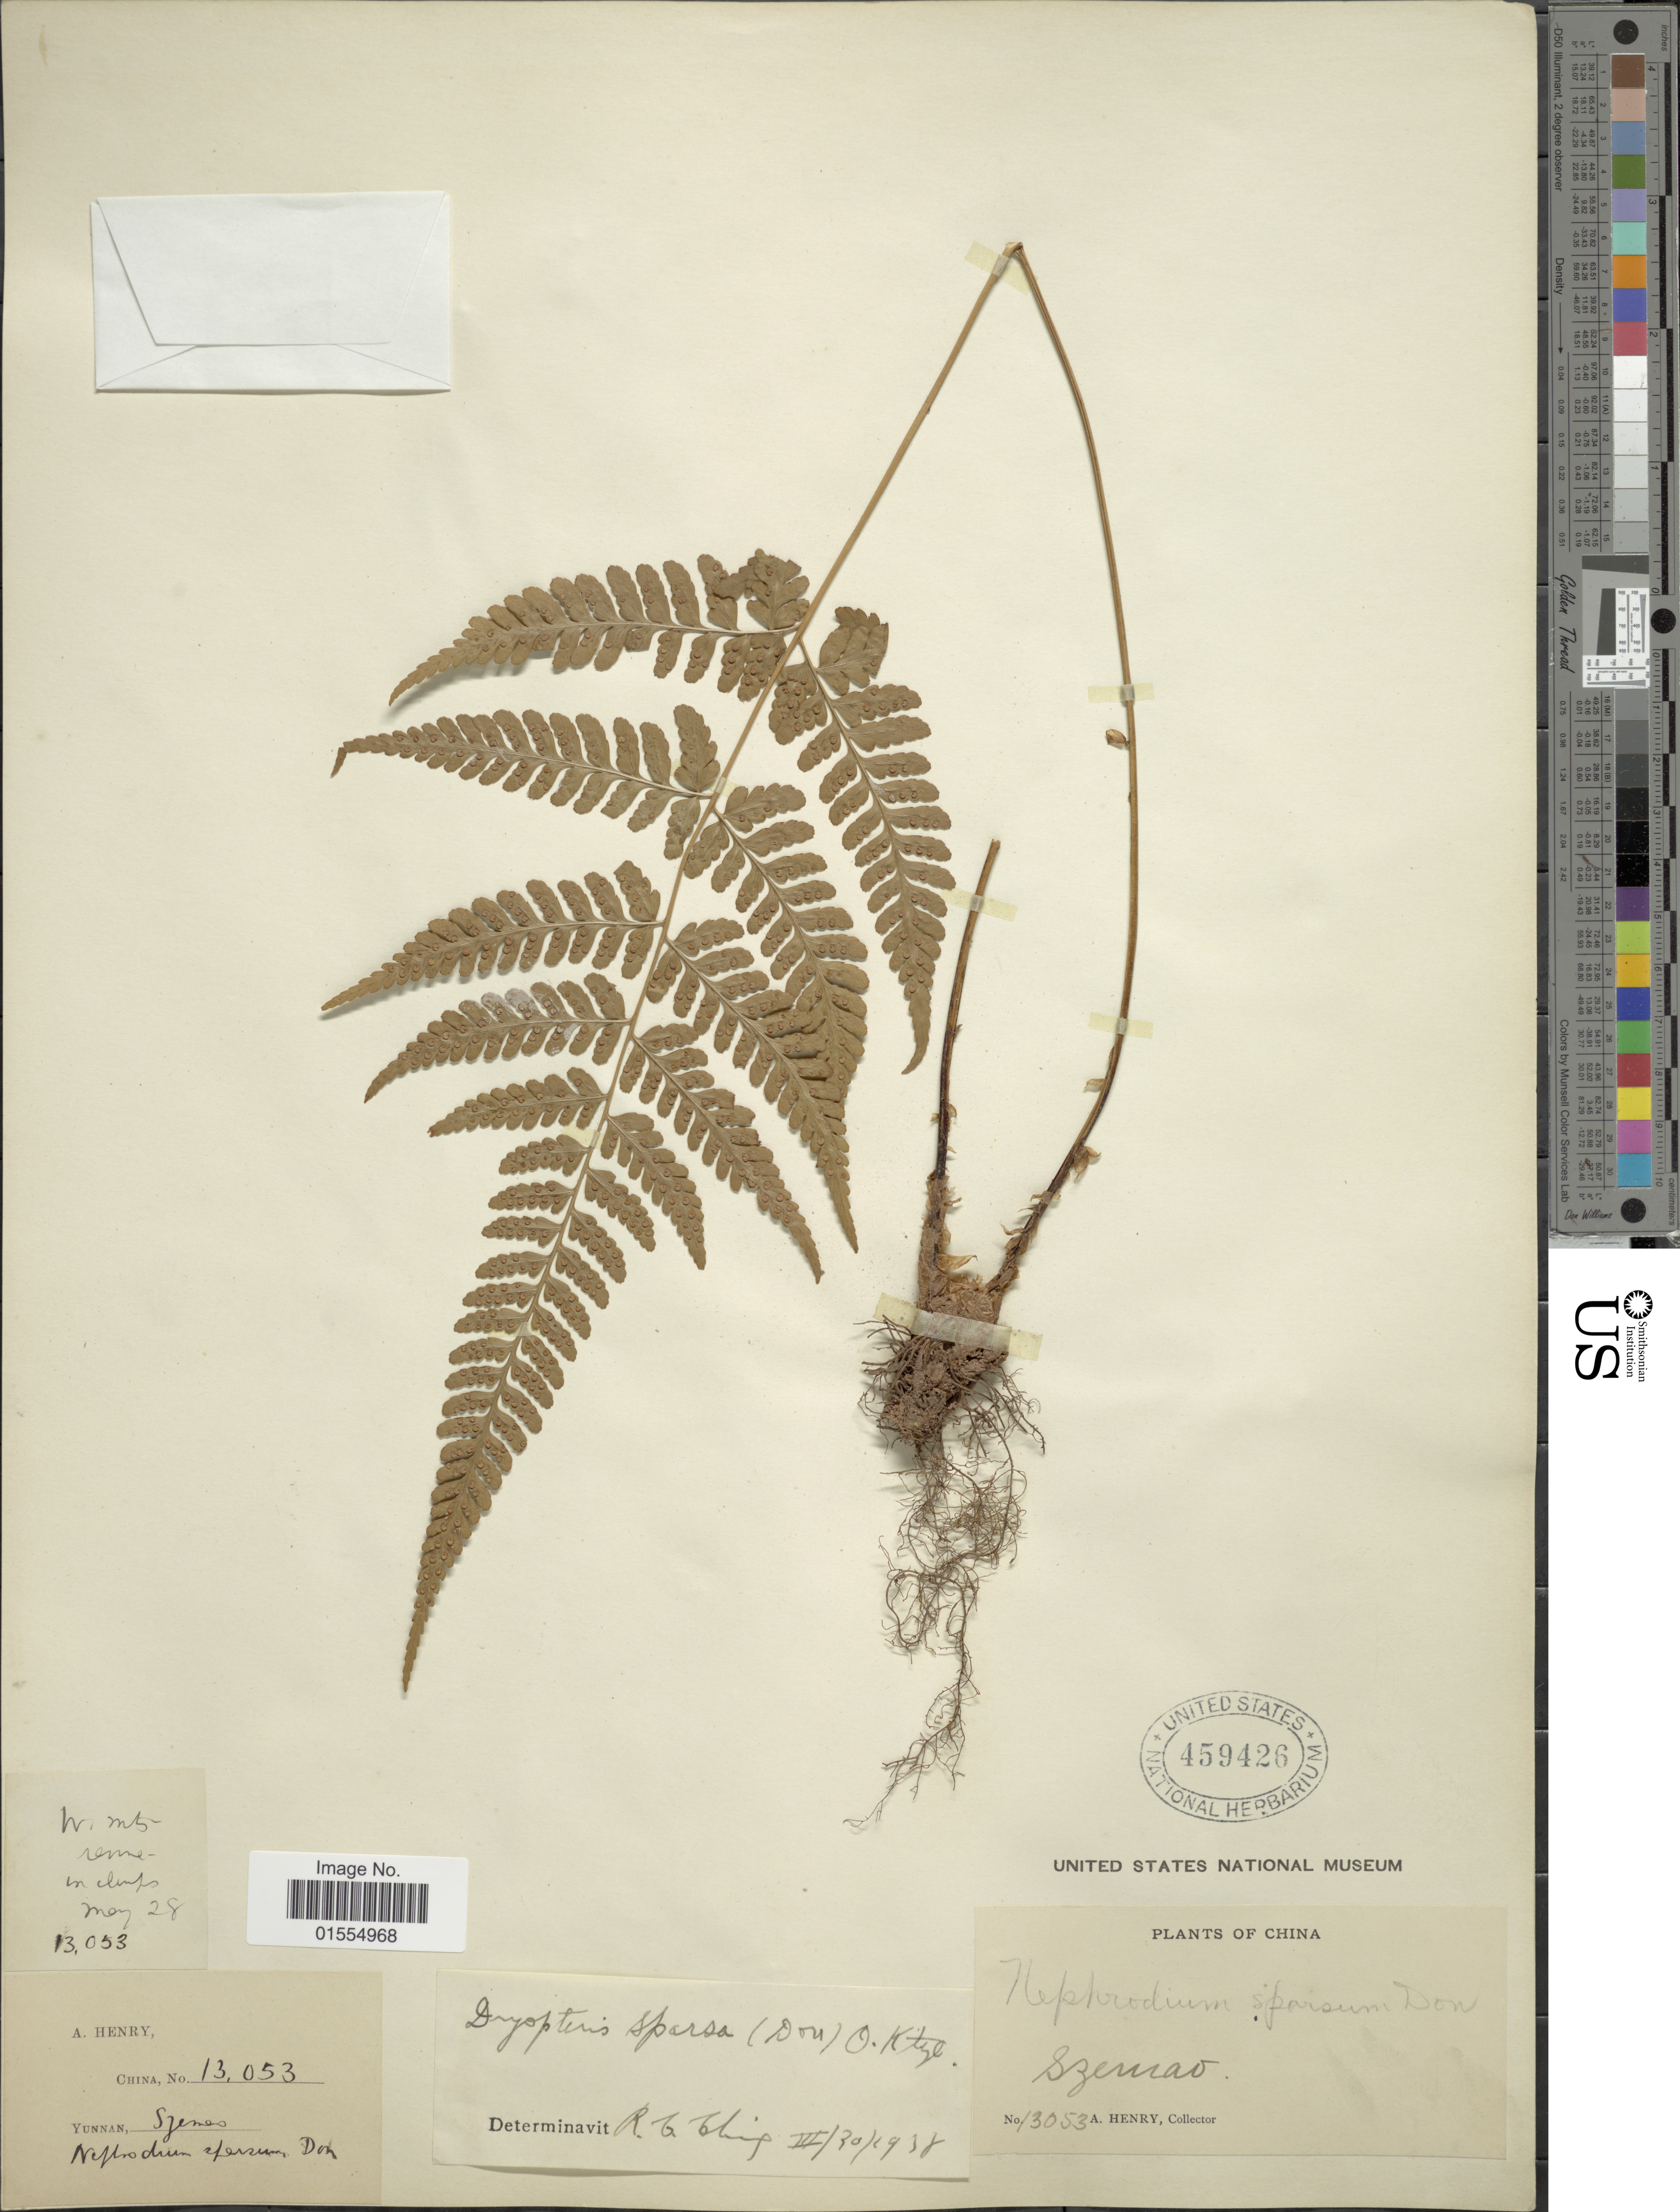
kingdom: Plantae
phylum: Tracheophyta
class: Polypodiopsida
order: Polypodiales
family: Dryopteridaceae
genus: Dryopteris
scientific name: Dryopteris sparsa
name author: (D. Don) Kuntze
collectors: A. Henry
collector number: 13053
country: China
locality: China, Szemao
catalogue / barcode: US 459426